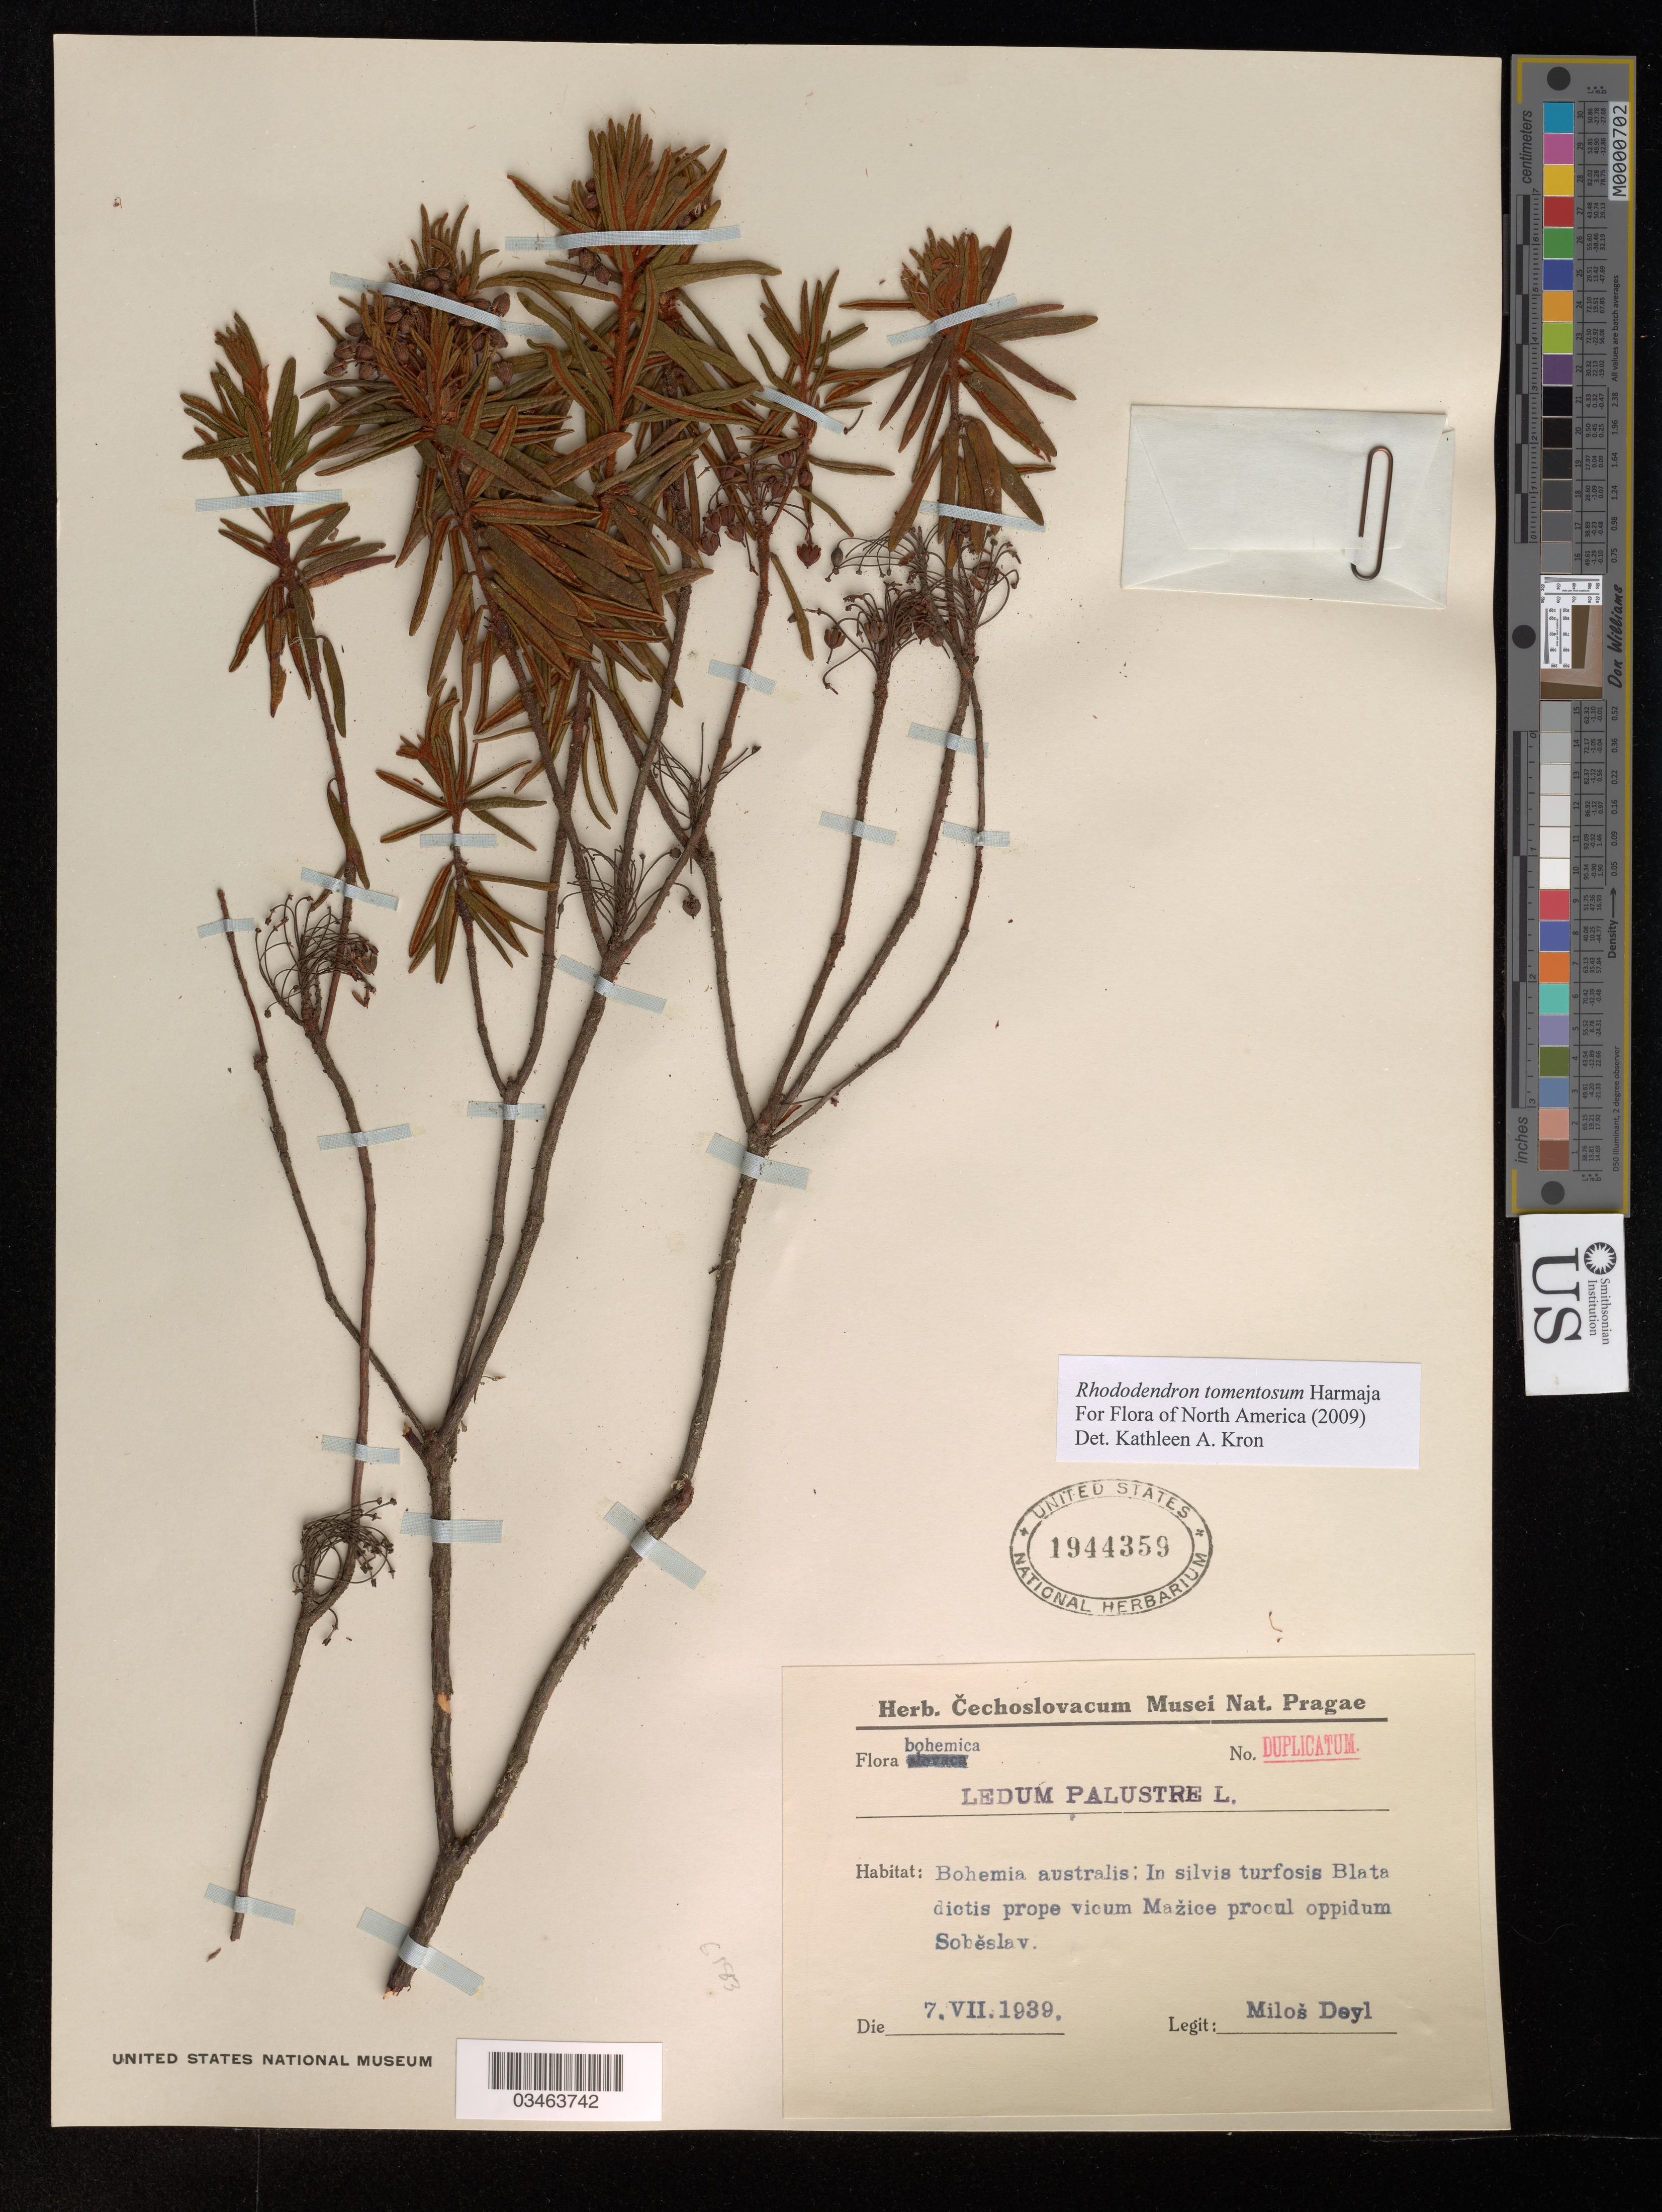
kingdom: Plantae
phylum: Tracheophyta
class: Magnoliopsida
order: Ericales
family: Ericaceae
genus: Rhododendron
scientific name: Rhododendron tomentosum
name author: Harmaja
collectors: M. Deyl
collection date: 1939-07-07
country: Czech Republic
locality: Bohemica. Bohemia australis: In silvis turfosis Blata dictis prope vicum Mazice procul oppidum Sobeslav.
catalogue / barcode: US 1944359